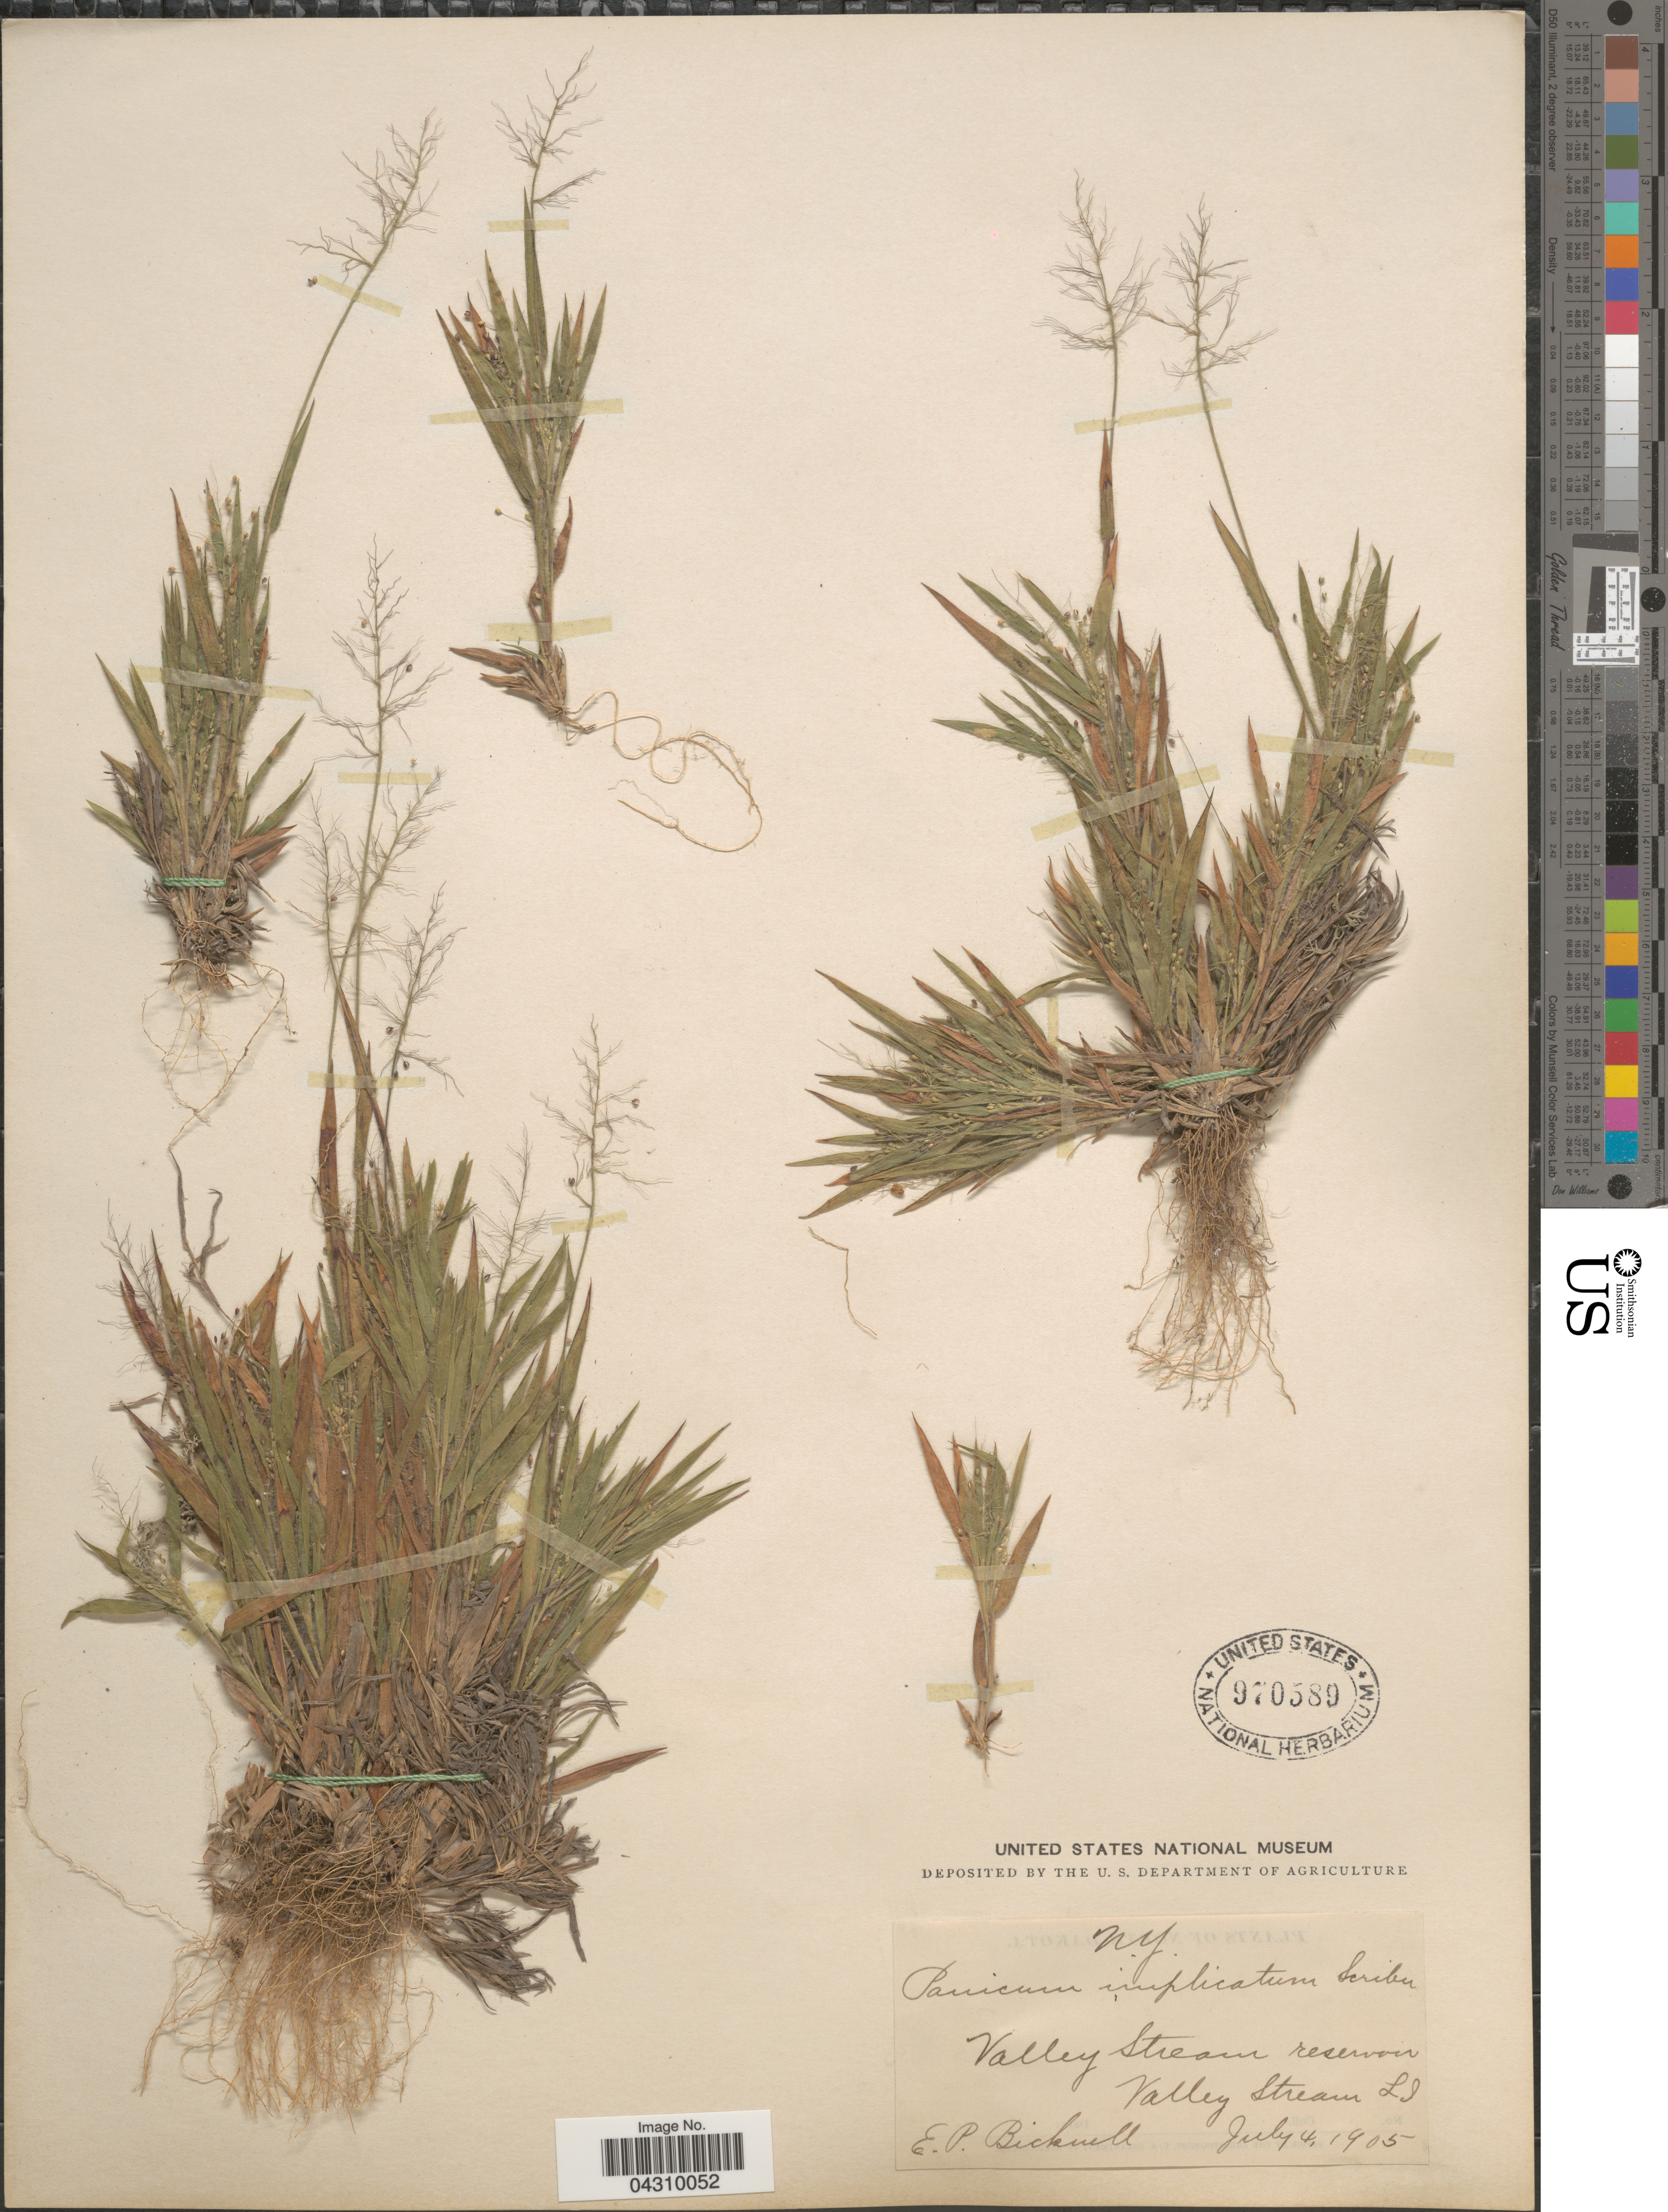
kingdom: Plantae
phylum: Tracheophyta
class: Liliopsida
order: Poales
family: Poaceae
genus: Dichanthelium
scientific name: Dichanthelium acuminatum var. acuminatum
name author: (Sw.) Gould & C.A. Clark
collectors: E. P. Bicknell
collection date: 1905-07-04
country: United States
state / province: New York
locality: Valley stream reservoir. Valley Stream L. I.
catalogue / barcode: US 970589